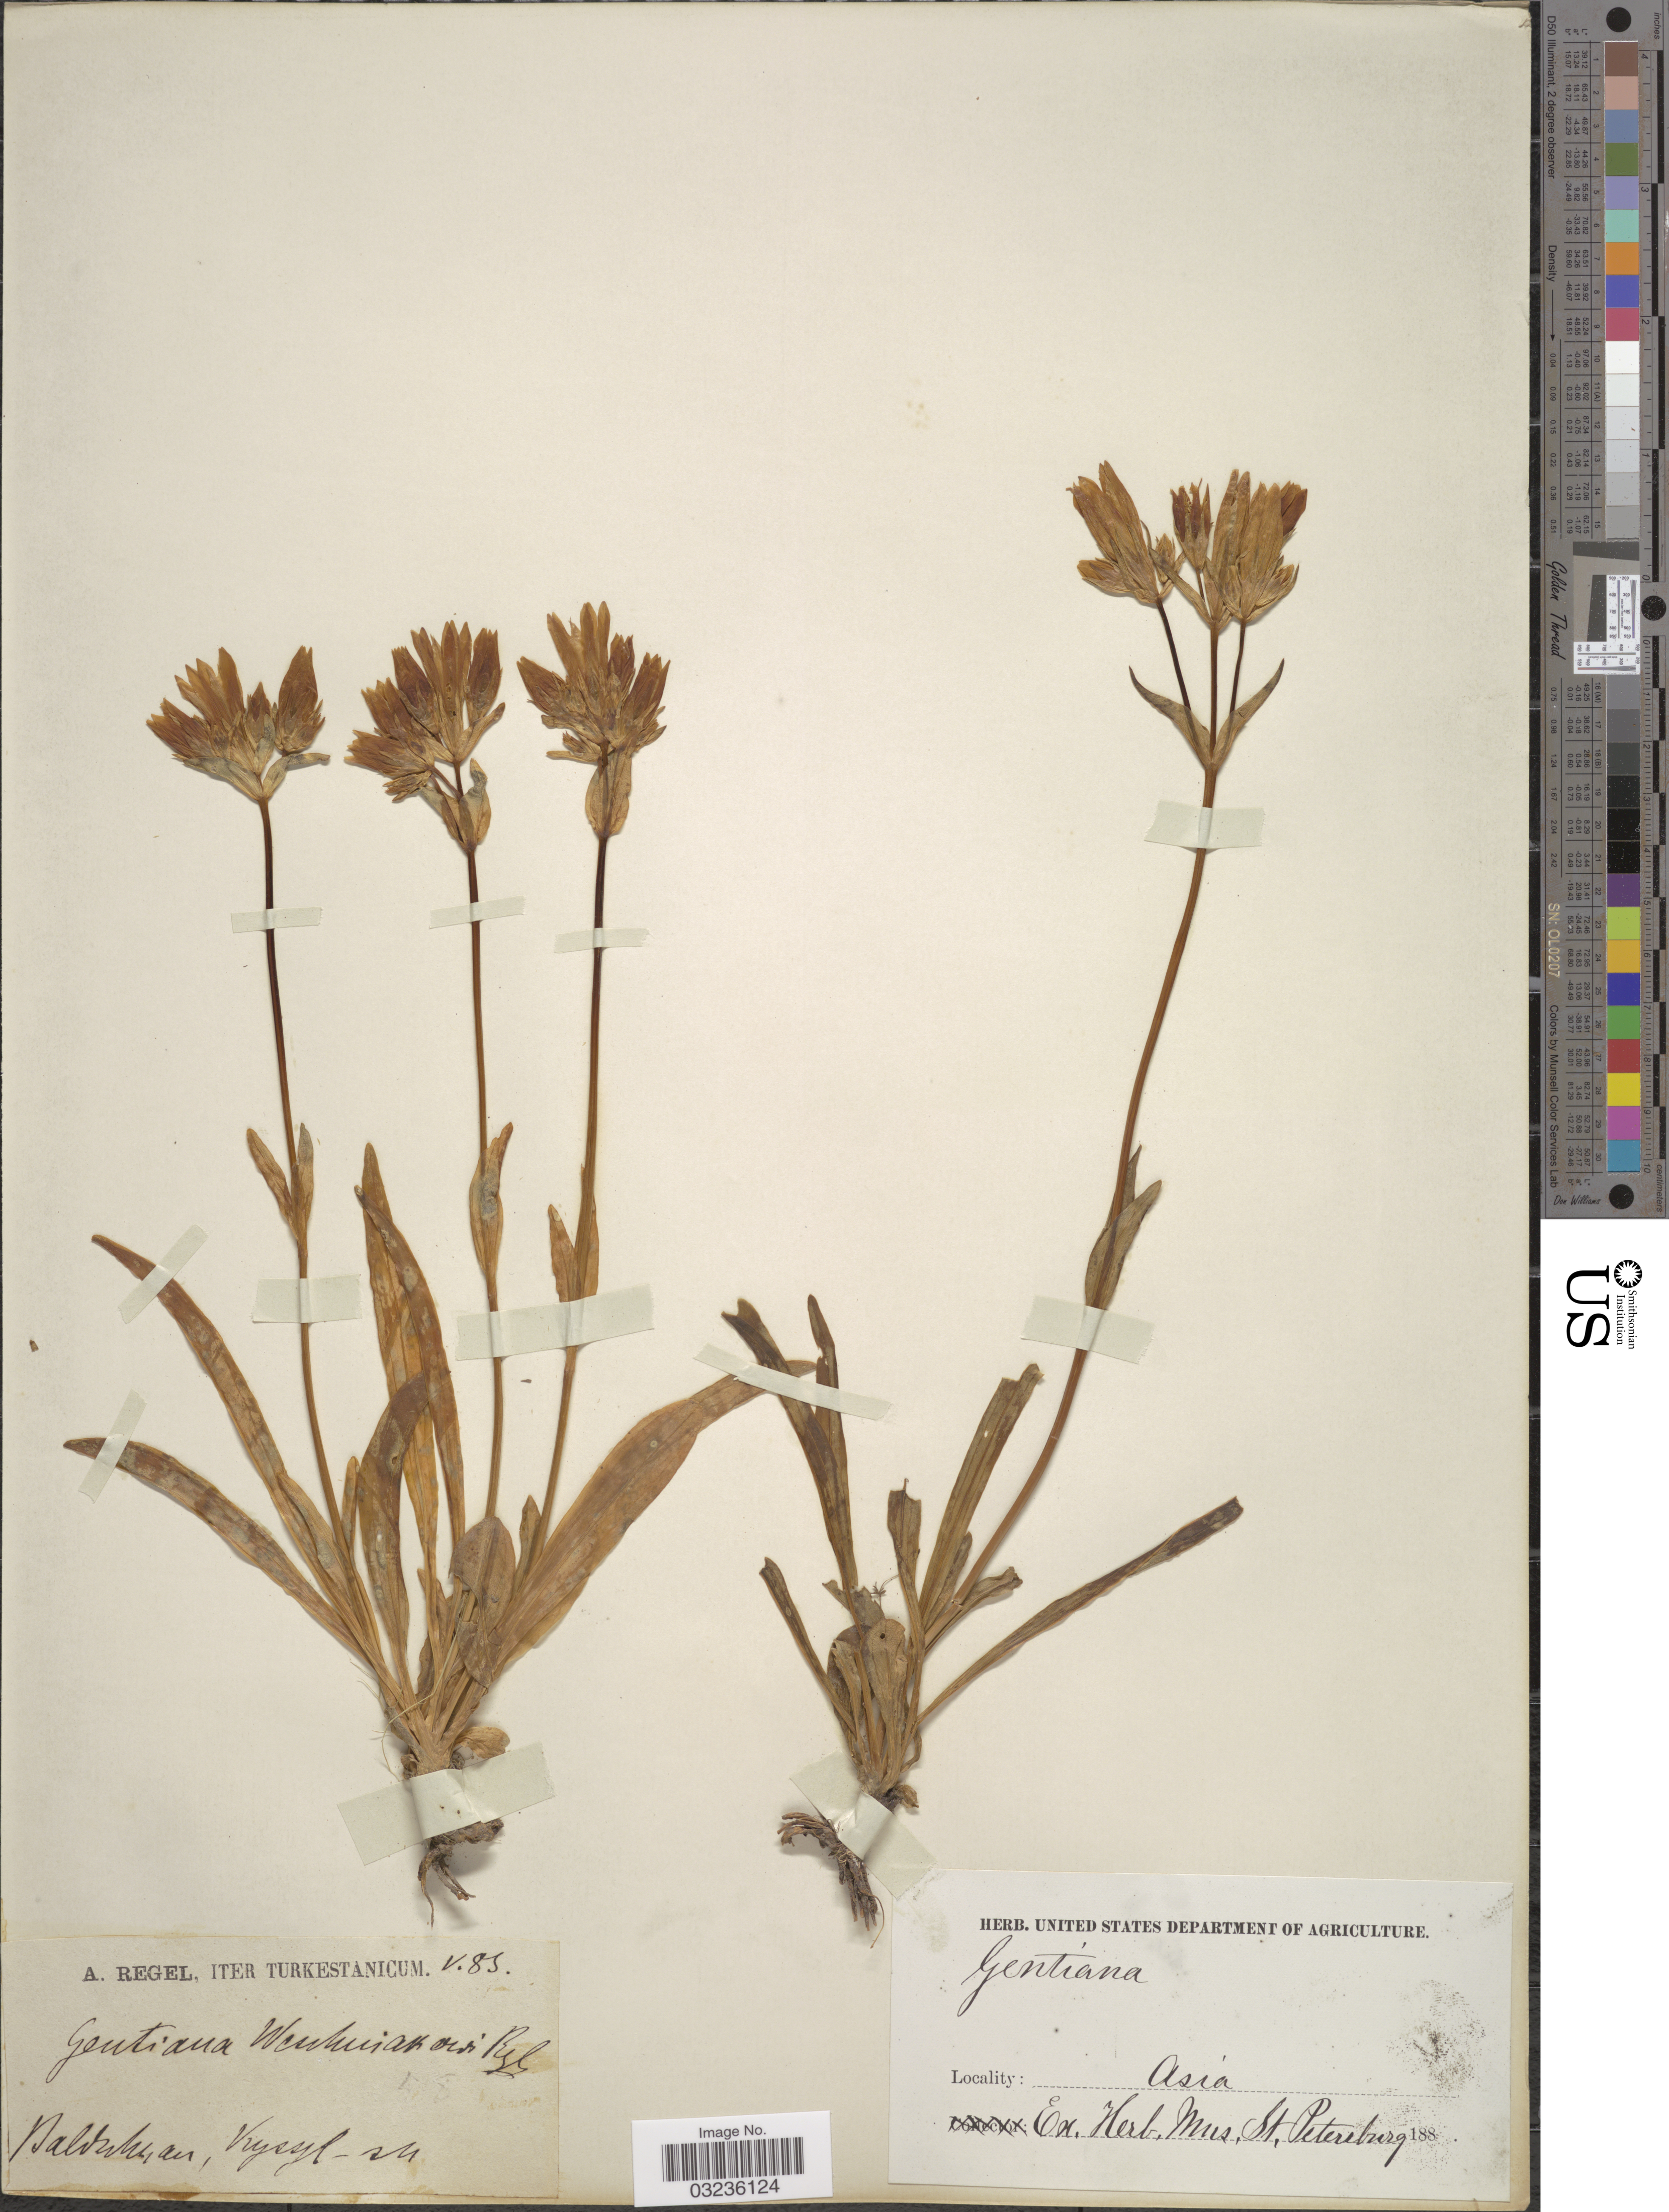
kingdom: Plantae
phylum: Tracheophyta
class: Magnoliopsida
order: Gentianales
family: Gentianaceae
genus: Gentiana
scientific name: Gentiana olivieri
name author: Griseb.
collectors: A. Regel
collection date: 1885-05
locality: Baldhian [interpreted], Vrysyl-su, Asia. Iter Turkestanicum.